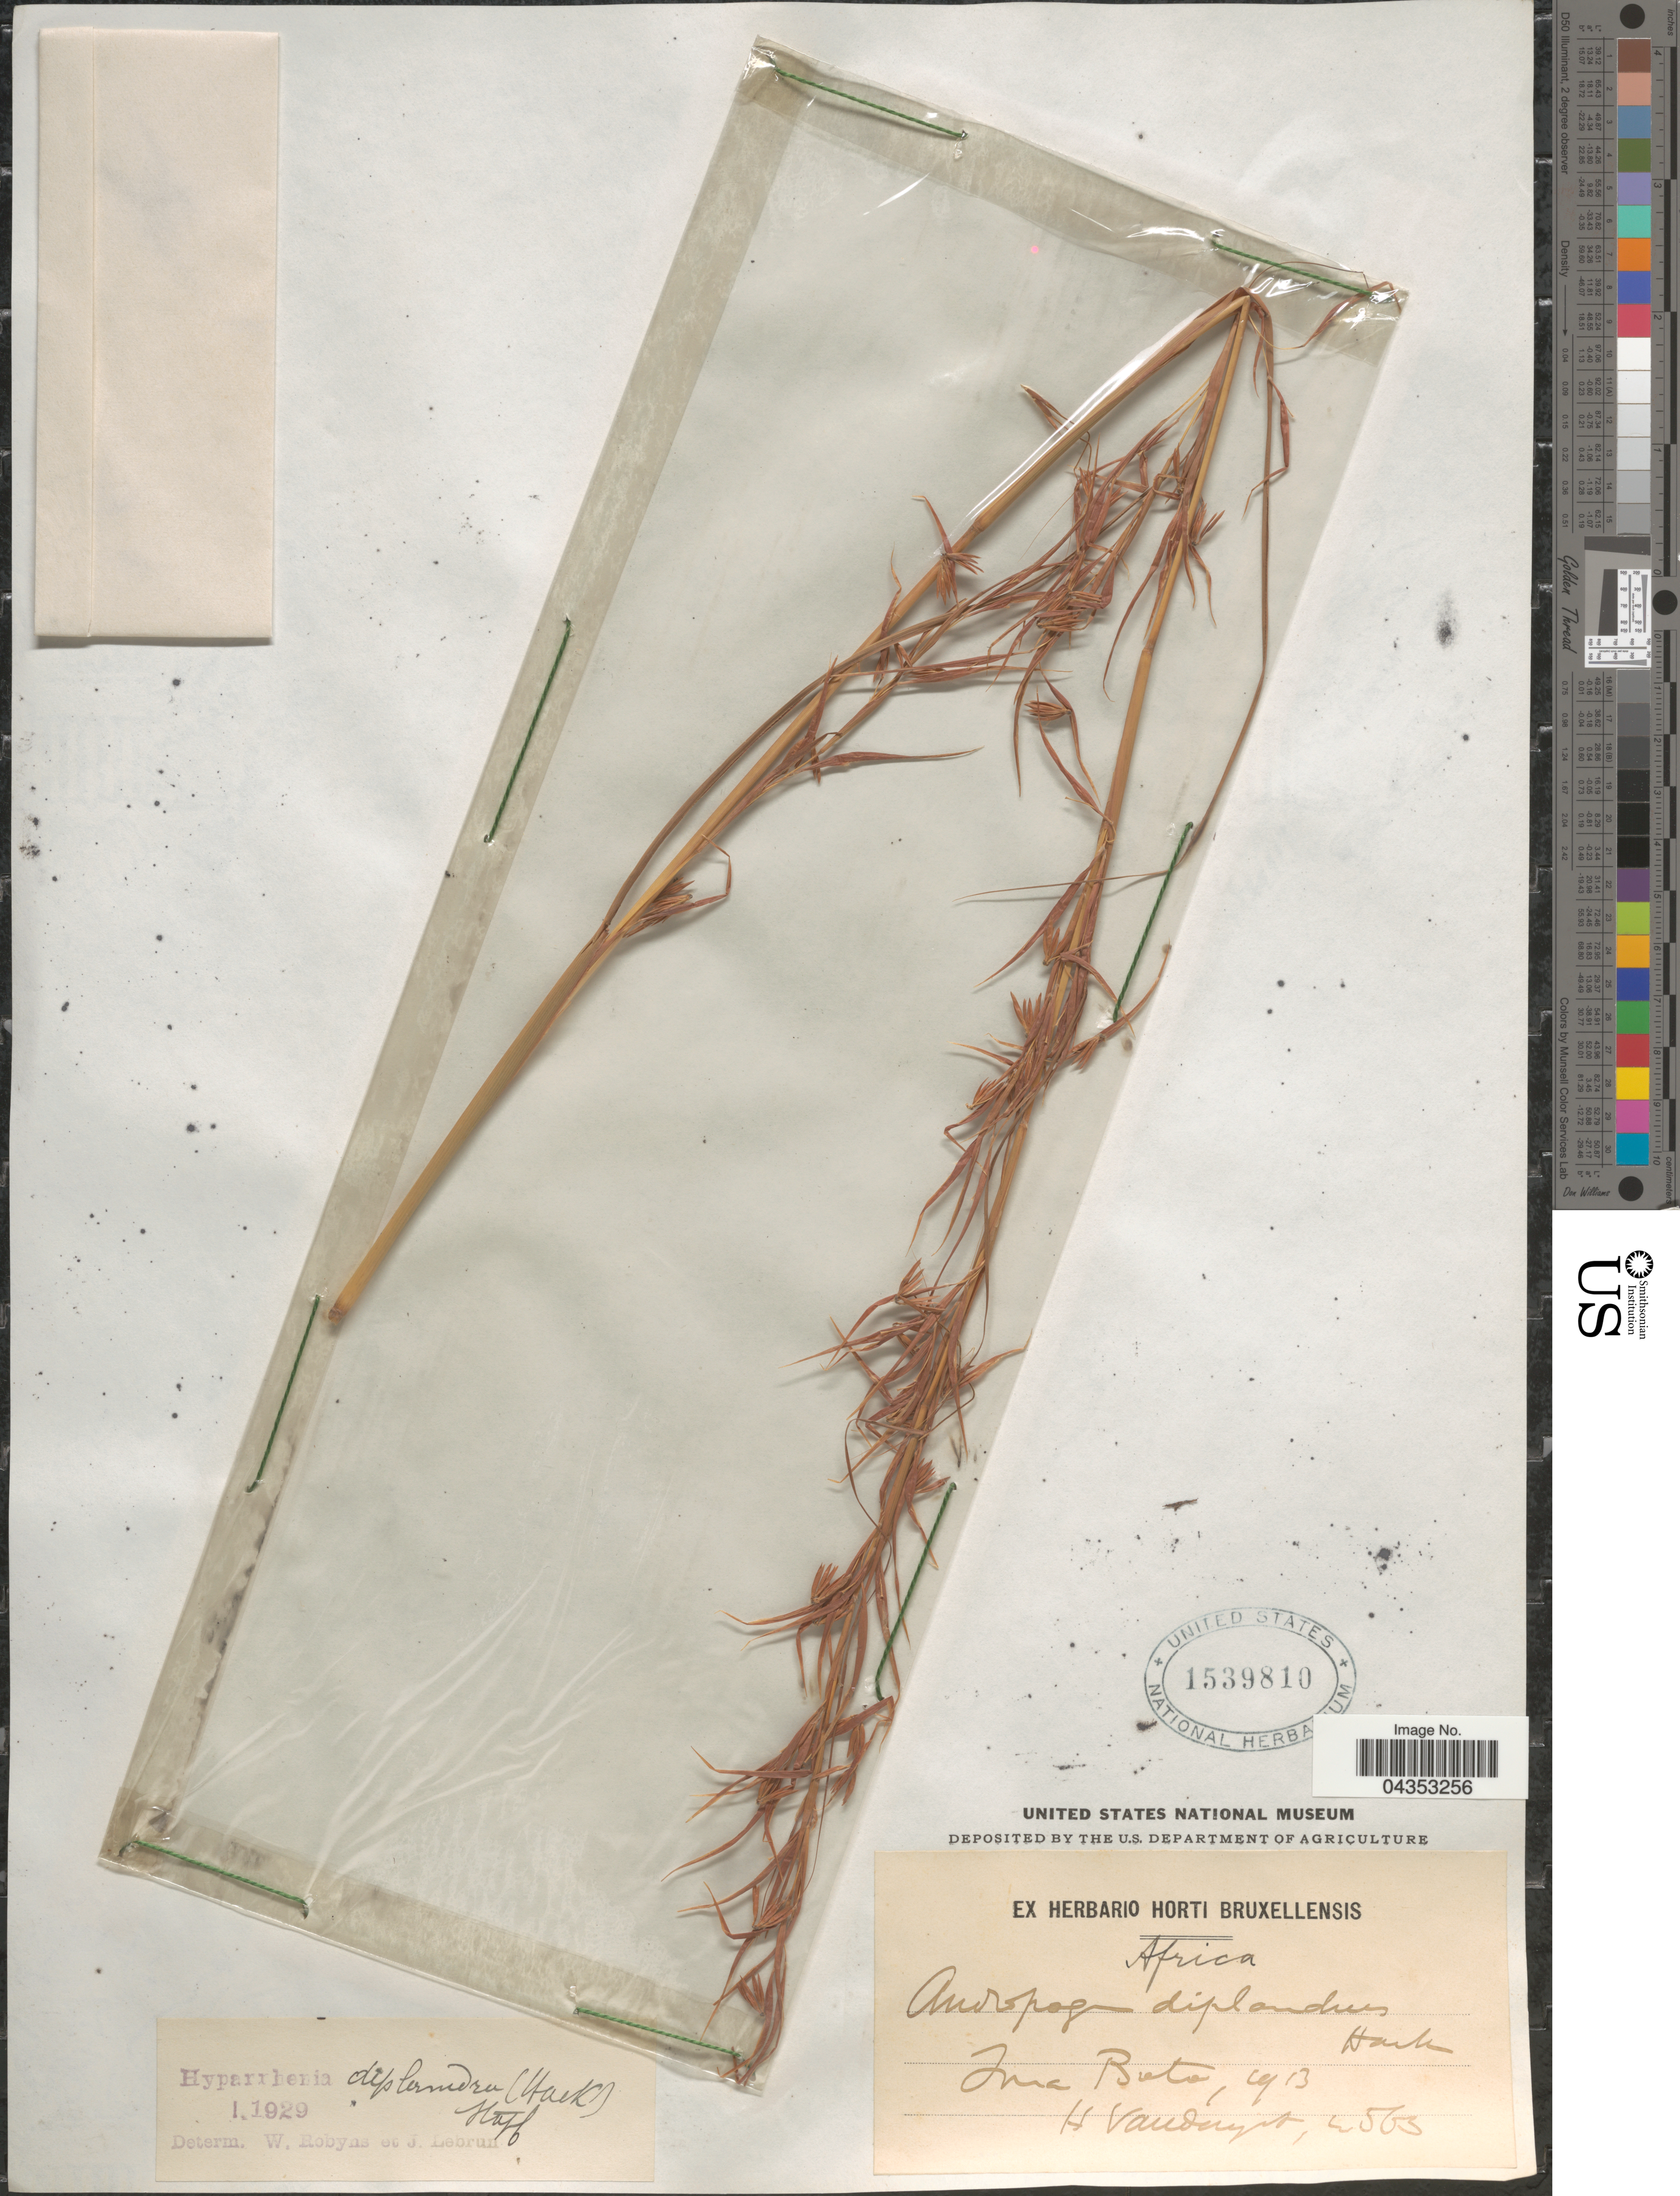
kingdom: Plantae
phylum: Tracheophyta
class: Liliopsida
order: Poales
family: Poaceae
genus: Hyparrhenia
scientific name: Hyparrhenia diplandra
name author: (Hack.) Stapf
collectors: H. J. R. Vanderyst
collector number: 3563*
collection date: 1913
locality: Africa. Ina Boto. [interpreted]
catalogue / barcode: US 1539810